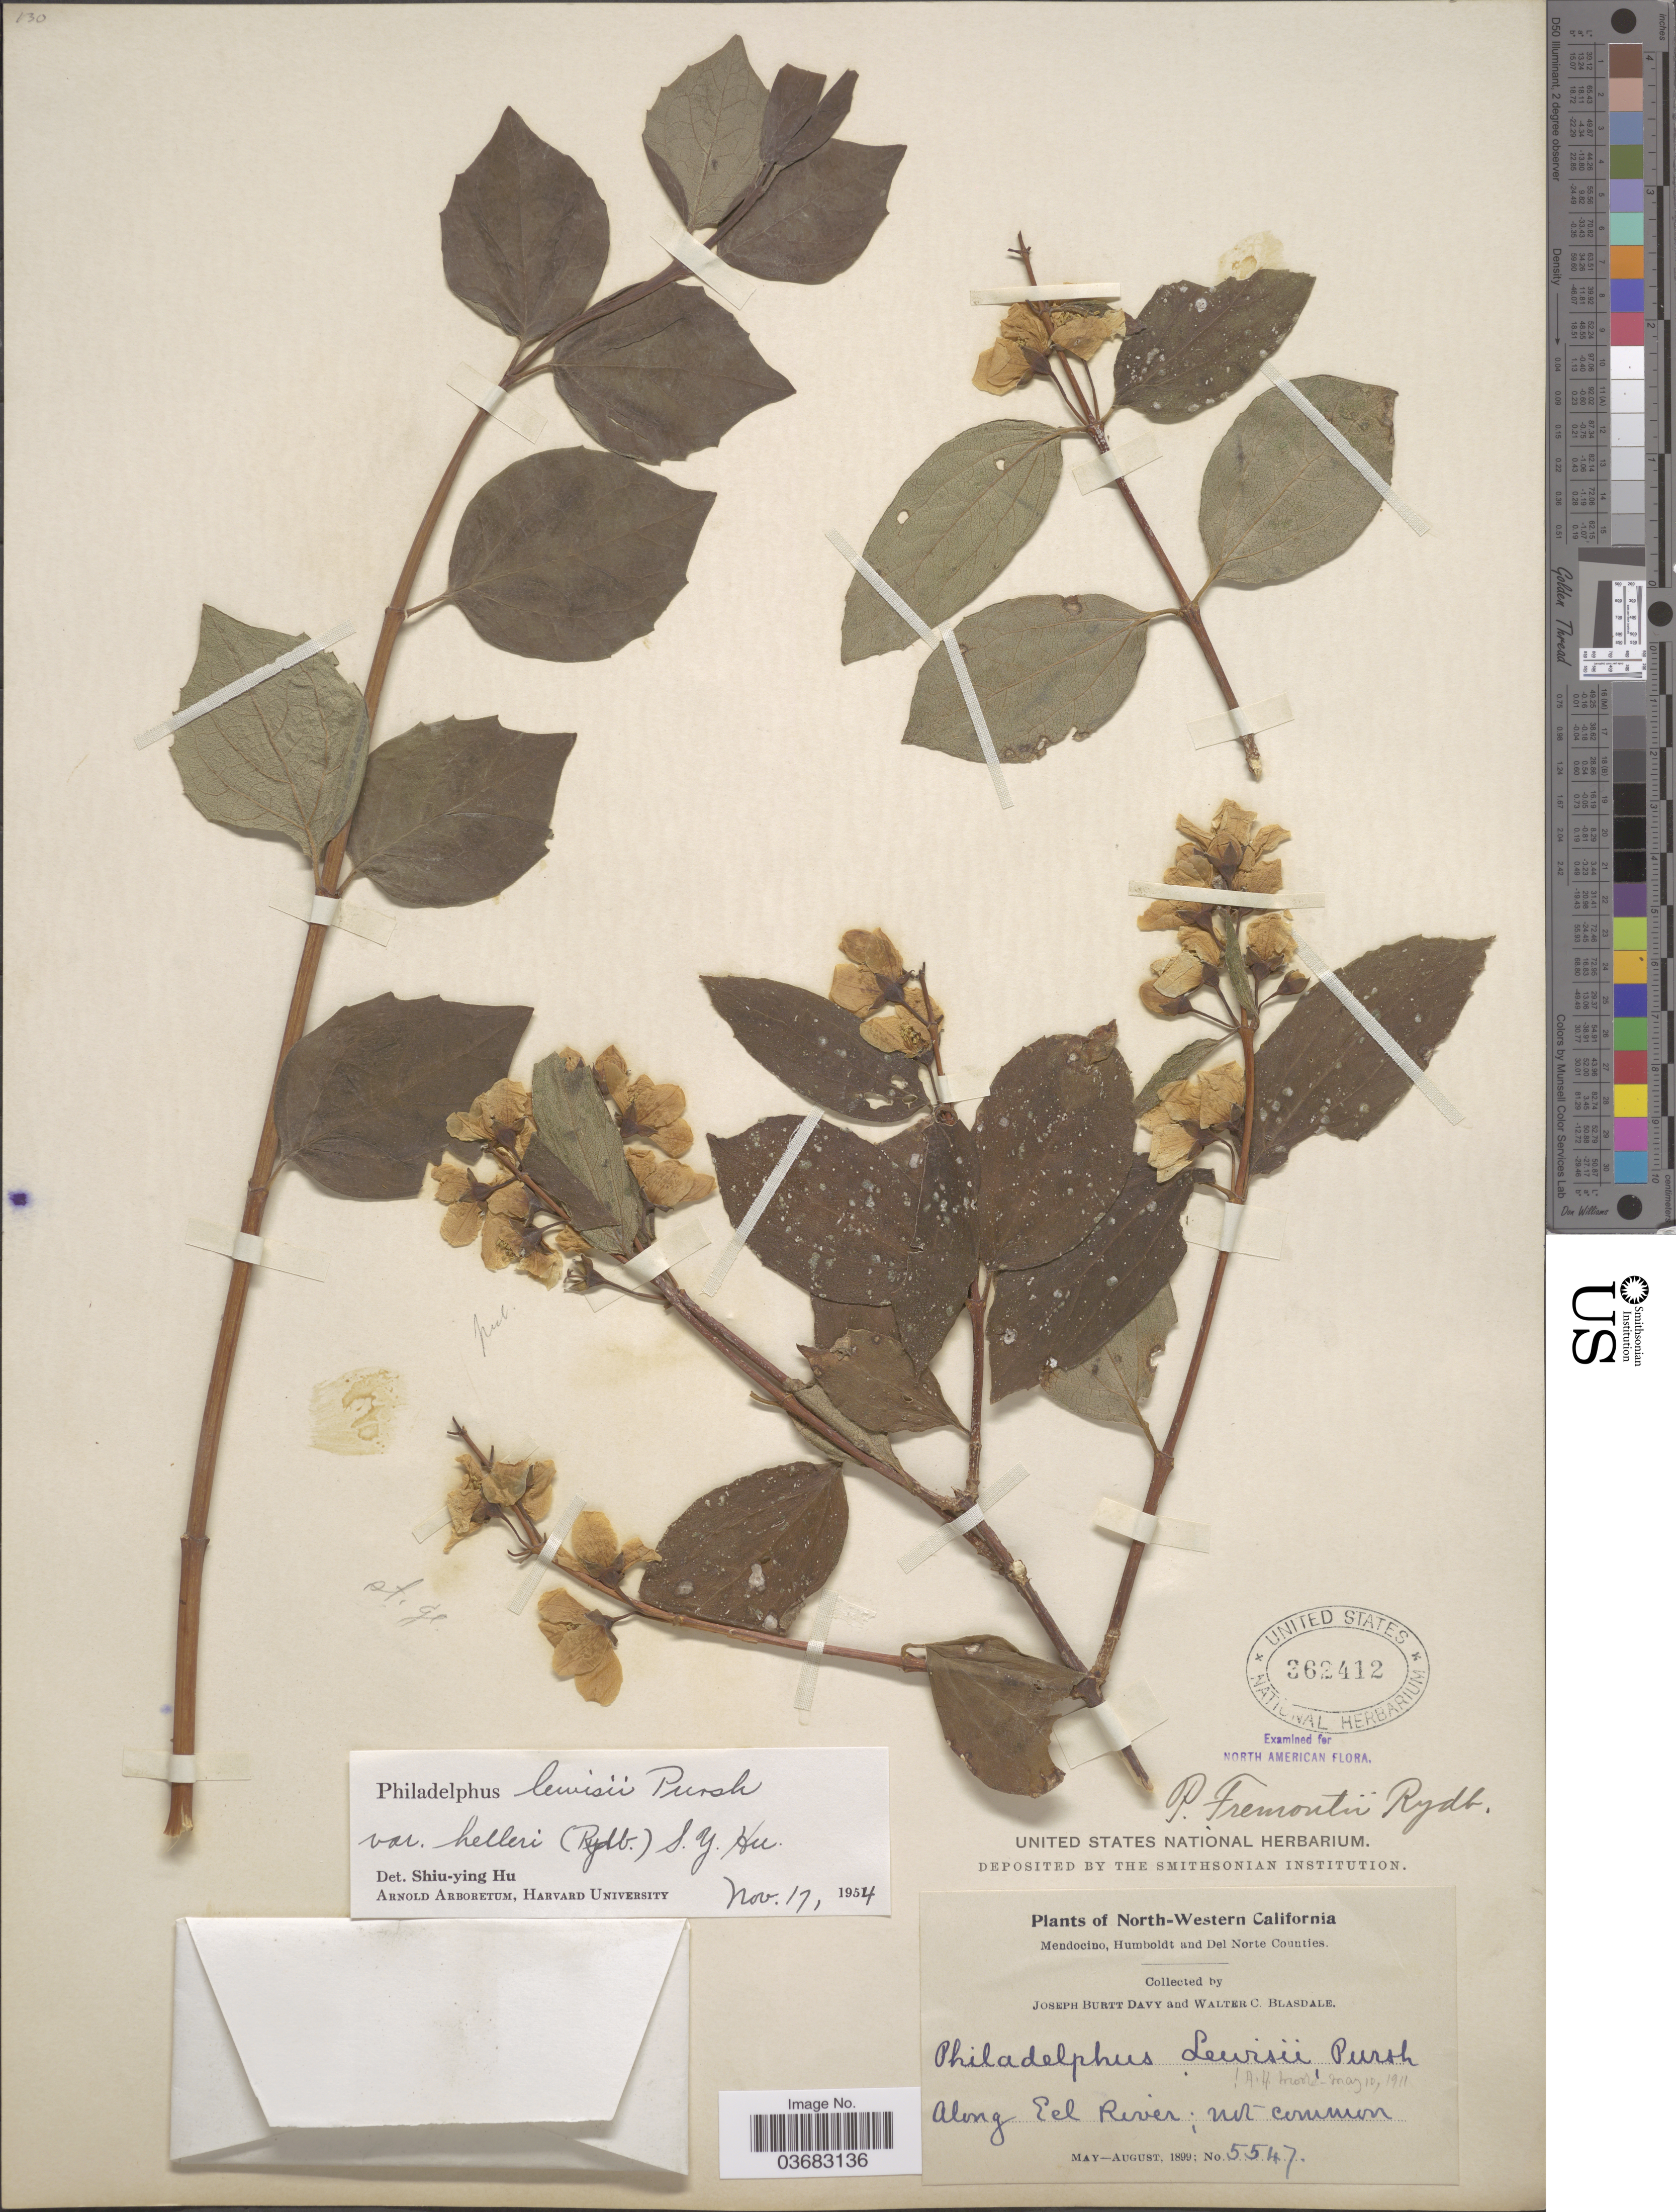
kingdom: Plantae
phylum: Tracheophyta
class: Magnoliopsida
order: Cornales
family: Hydrangeaceae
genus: Philadelphus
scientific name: Philadelphus lewisii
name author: Pursh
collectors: J. Burtt Davy & W. Blasdale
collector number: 5547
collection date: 1899-05/1899-08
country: United States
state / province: California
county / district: Mendocino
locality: North-Western California. Mendocino, Humboldt and Del Norte Counties. Along Eel River.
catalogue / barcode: US 362412